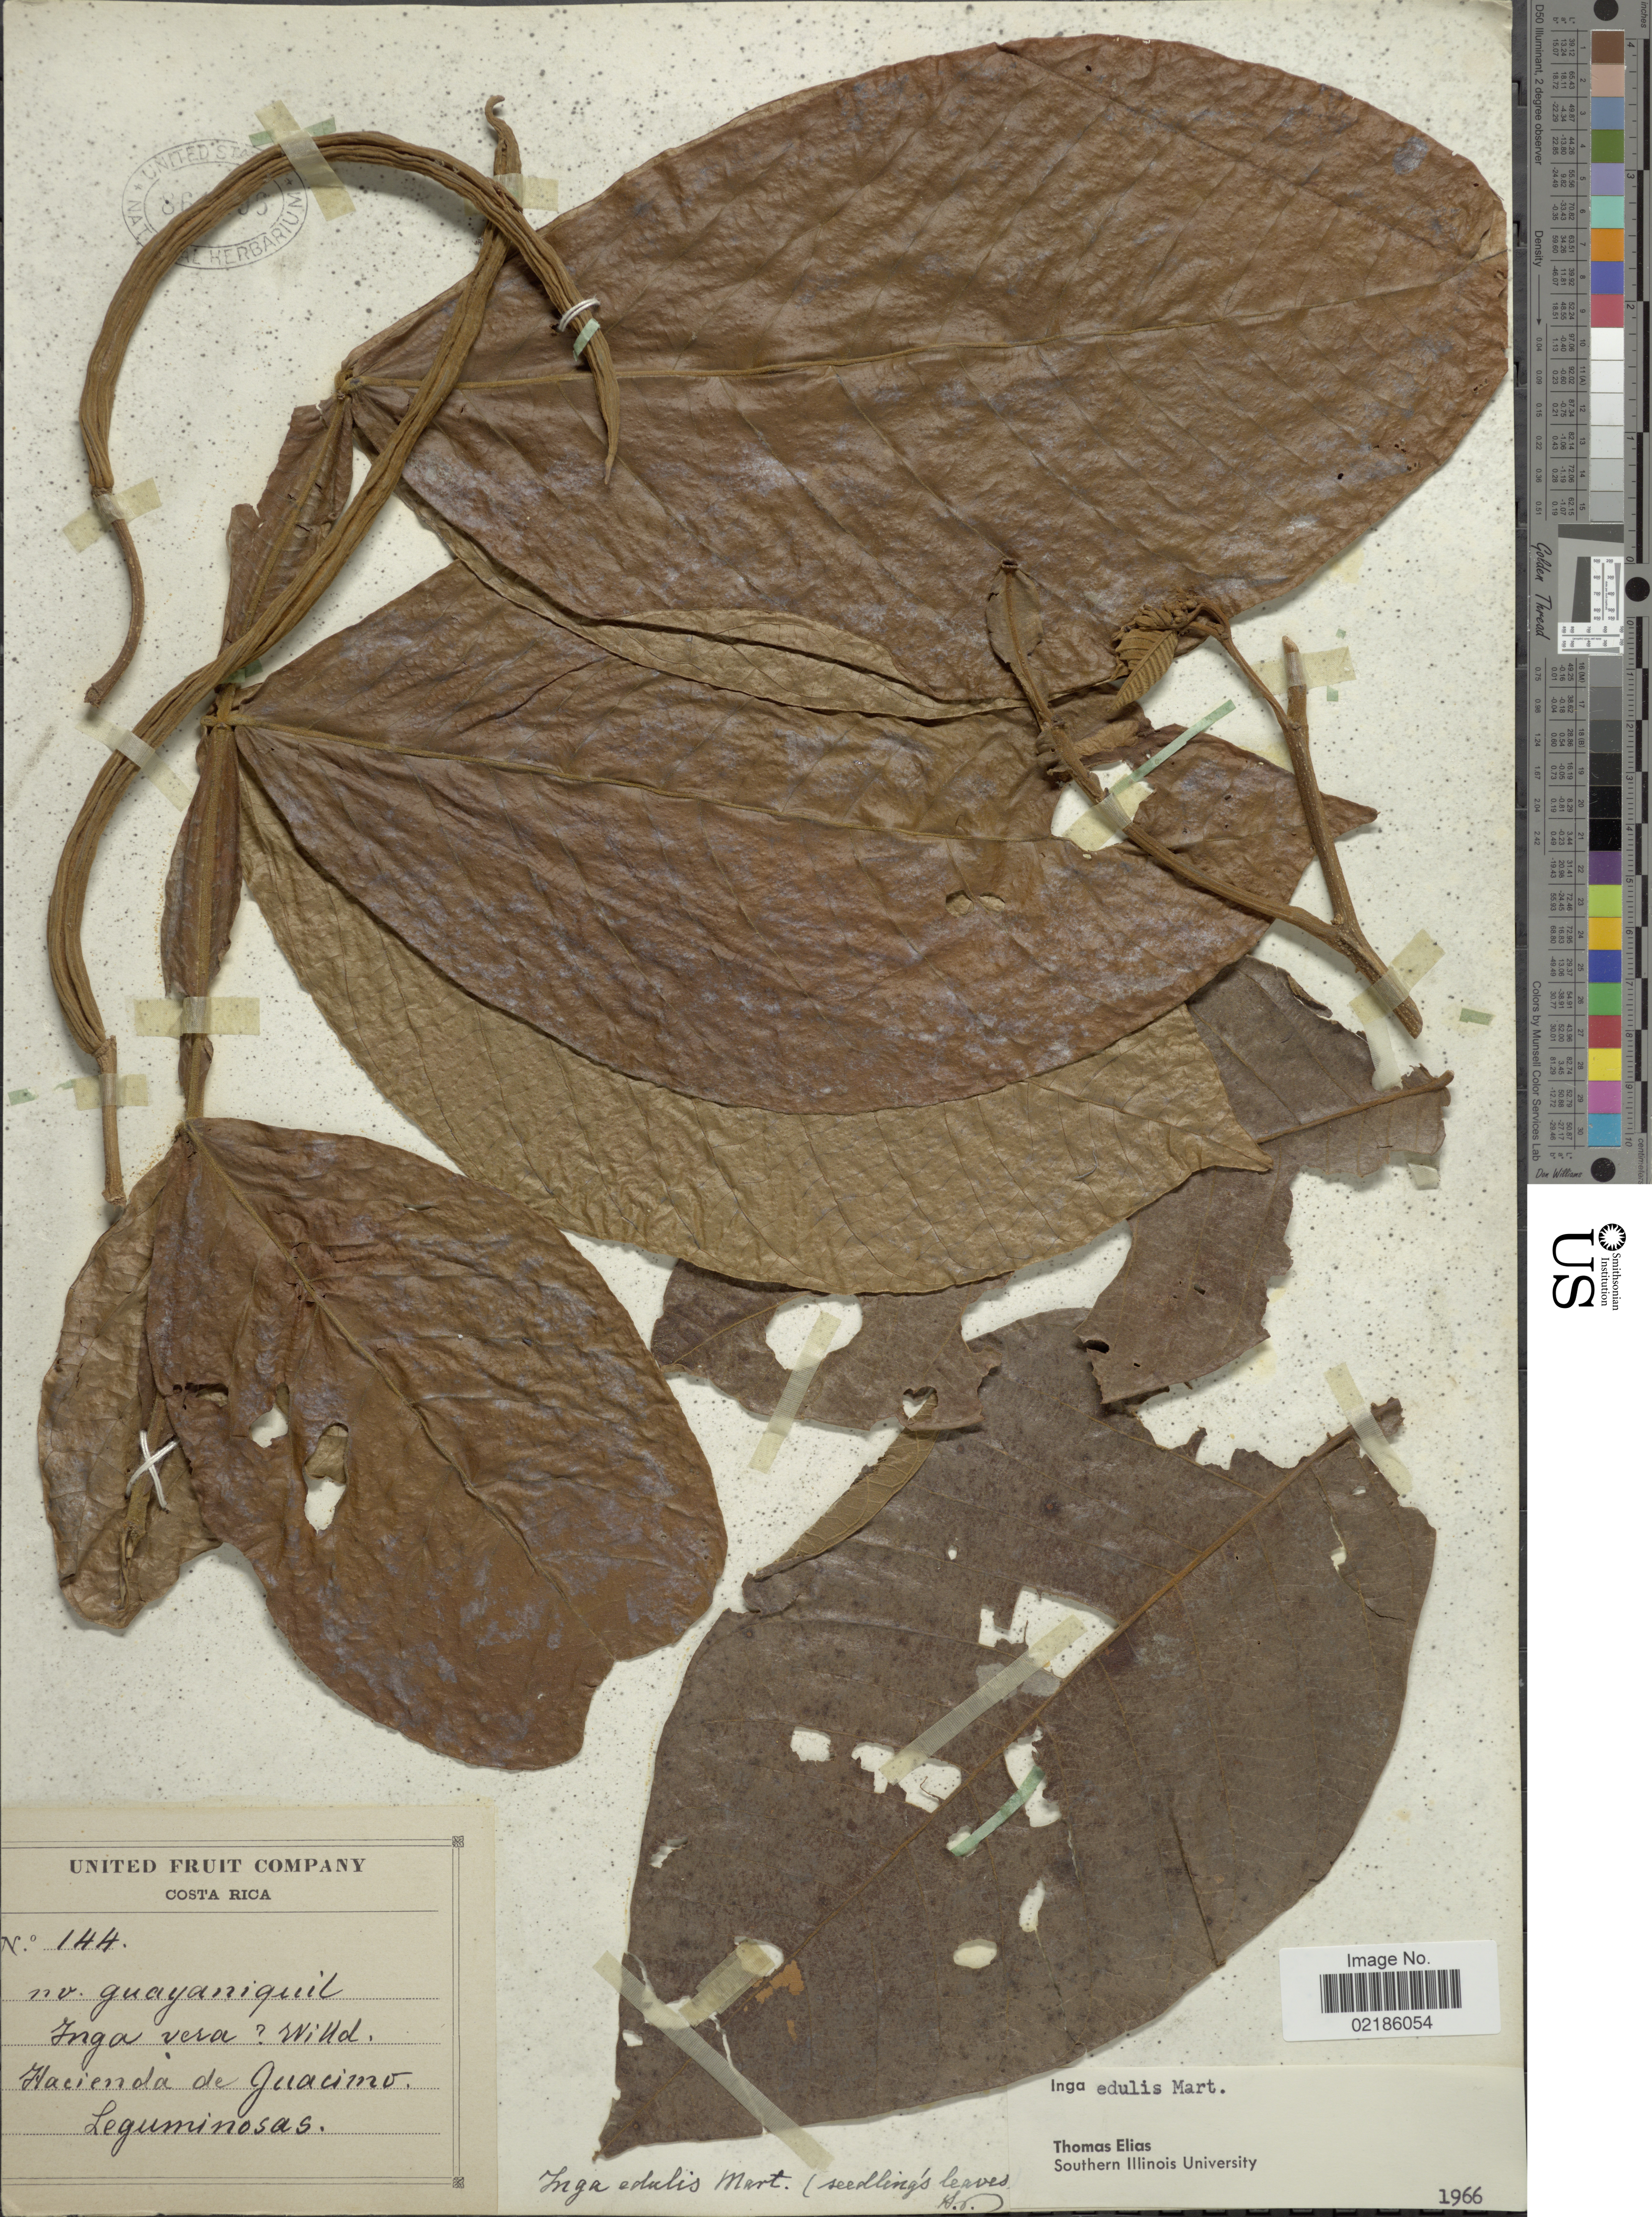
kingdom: Plantae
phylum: Tracheophyta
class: Magnoliopsida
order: Fabales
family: Fabaceae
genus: Inga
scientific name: Inga edulis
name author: Mart.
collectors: United Fruit Company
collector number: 144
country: Costa Rica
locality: Hacienda de Guacimo